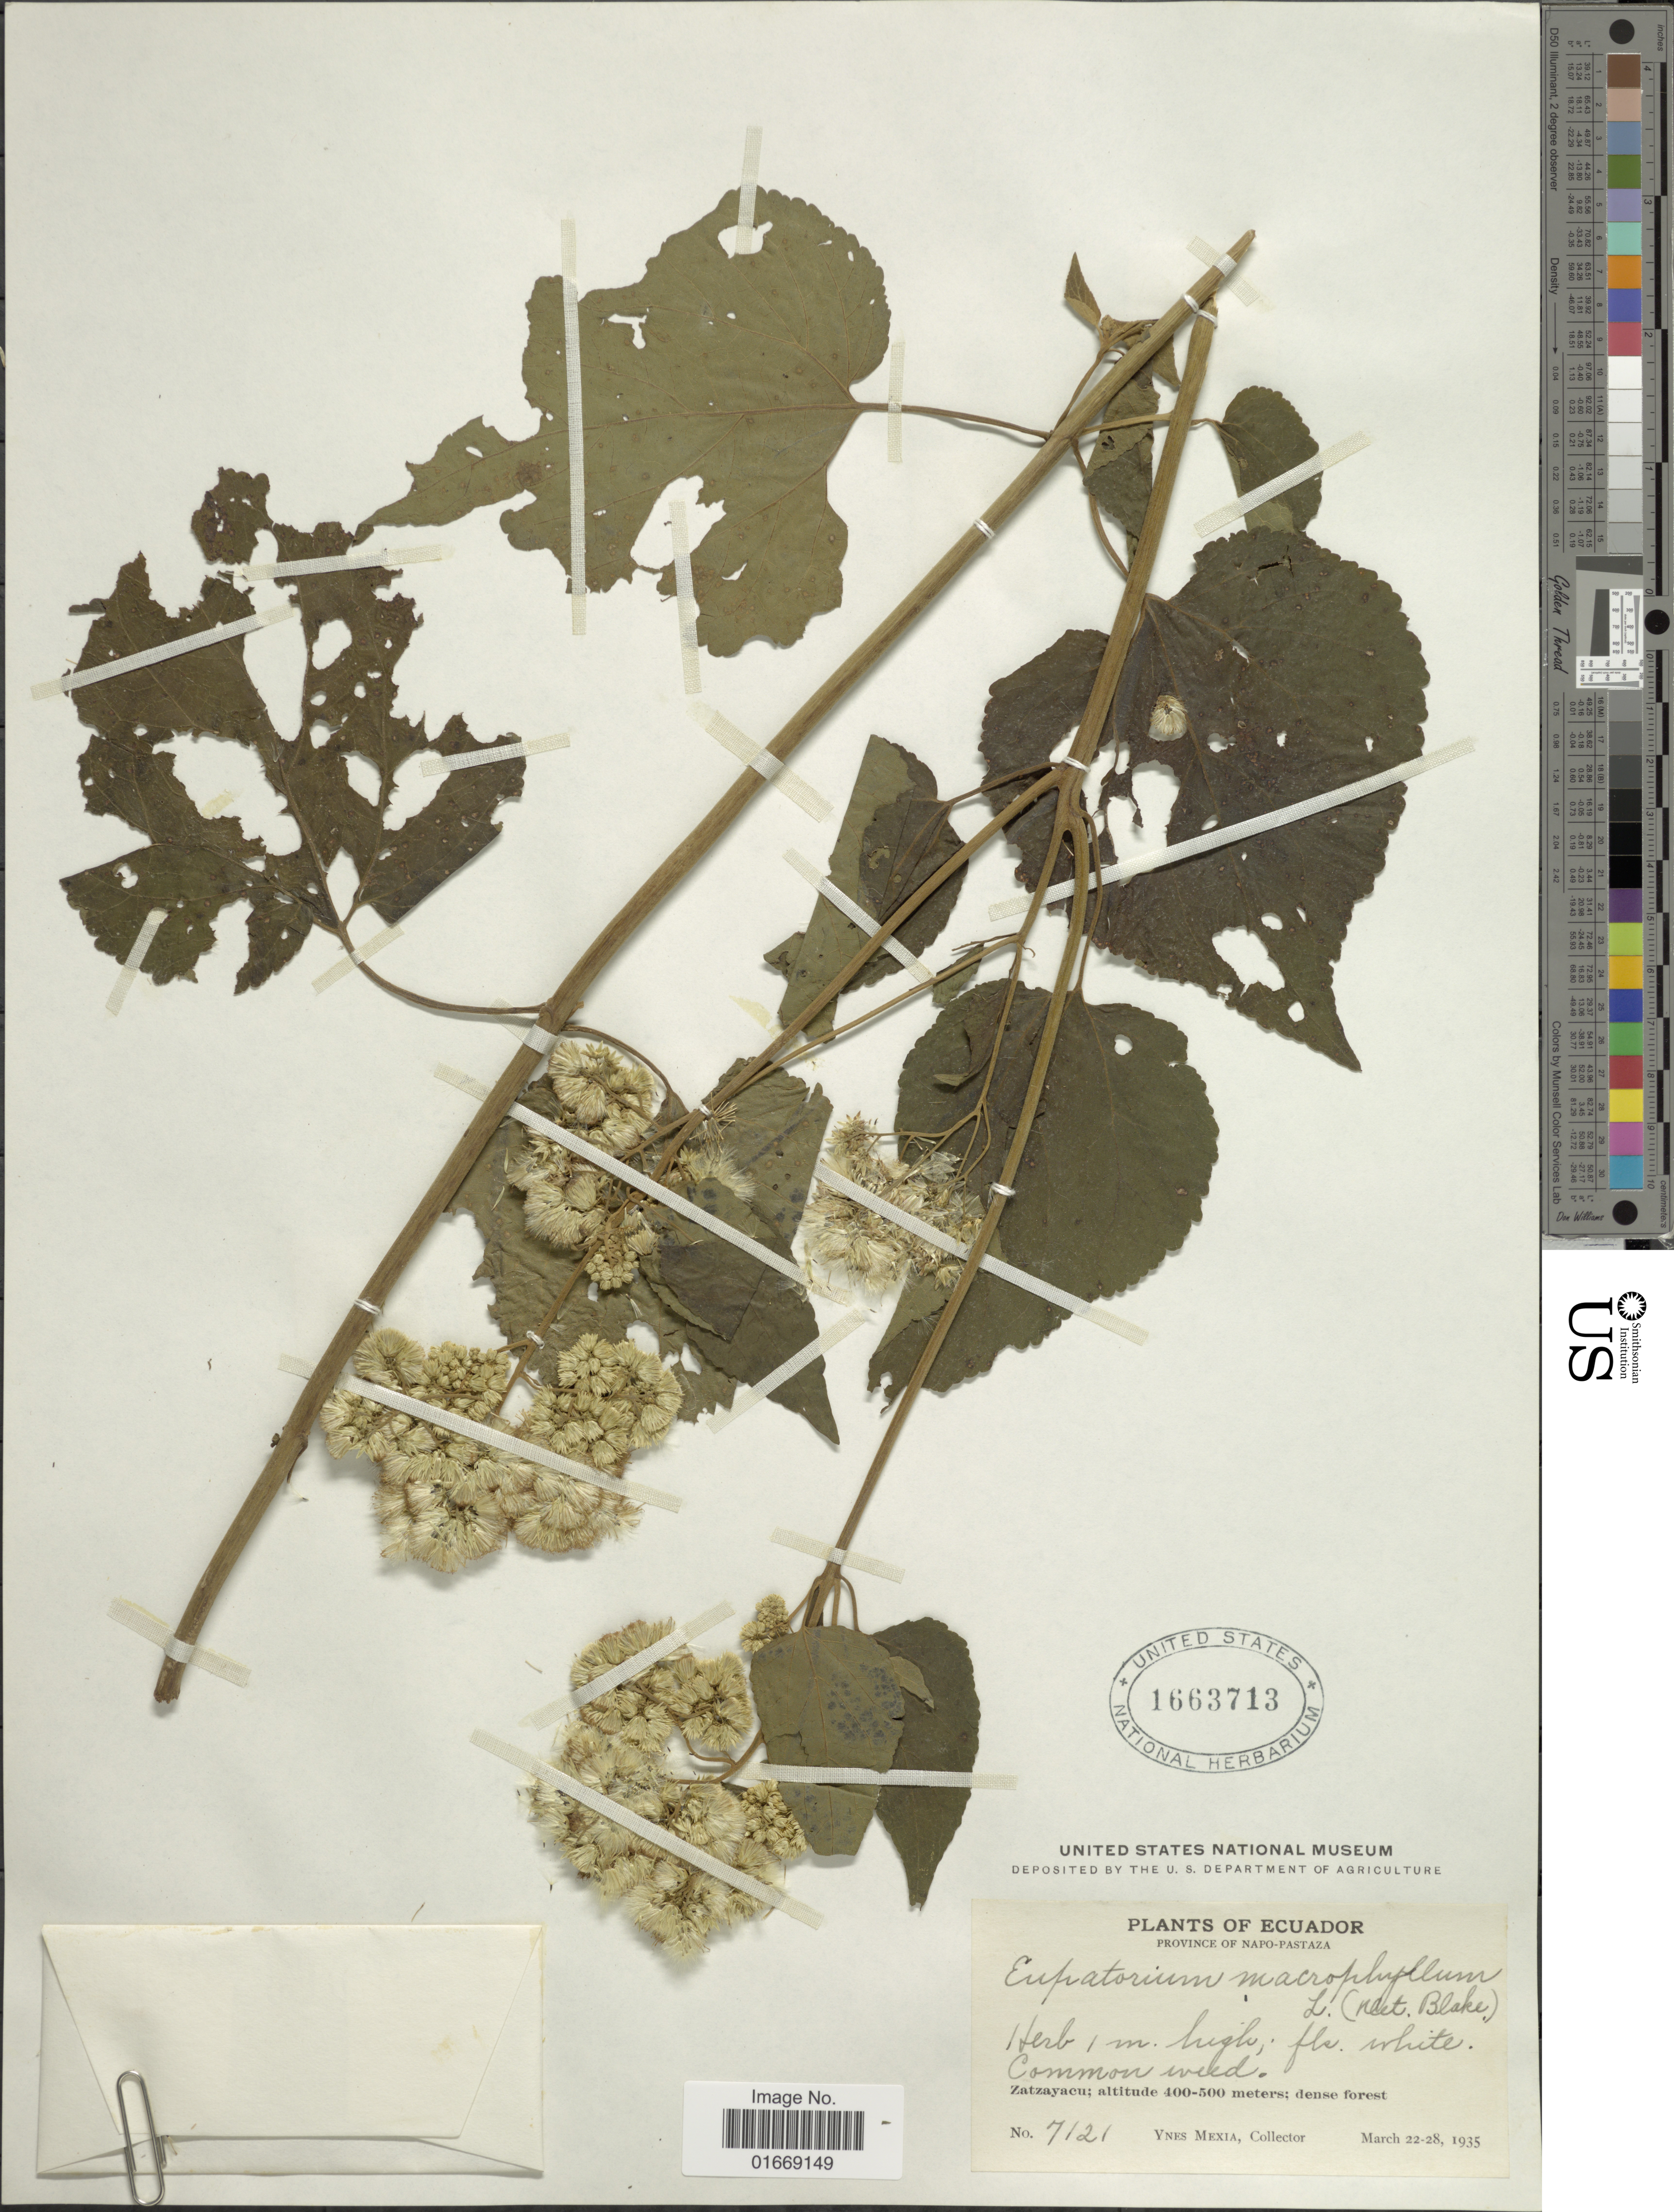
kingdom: Plantae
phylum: Tracheophyta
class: Magnoliopsida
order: Asterales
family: Asteraceae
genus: Hebeclinium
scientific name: Hebeclinium macrophyllum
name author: (L.) DC.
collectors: Y. Mexia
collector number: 7121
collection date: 1935-03-22/1935-03-28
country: Ecuador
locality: Province Napo-Pastaza, Zatzayacu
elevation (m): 400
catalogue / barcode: US 1663713